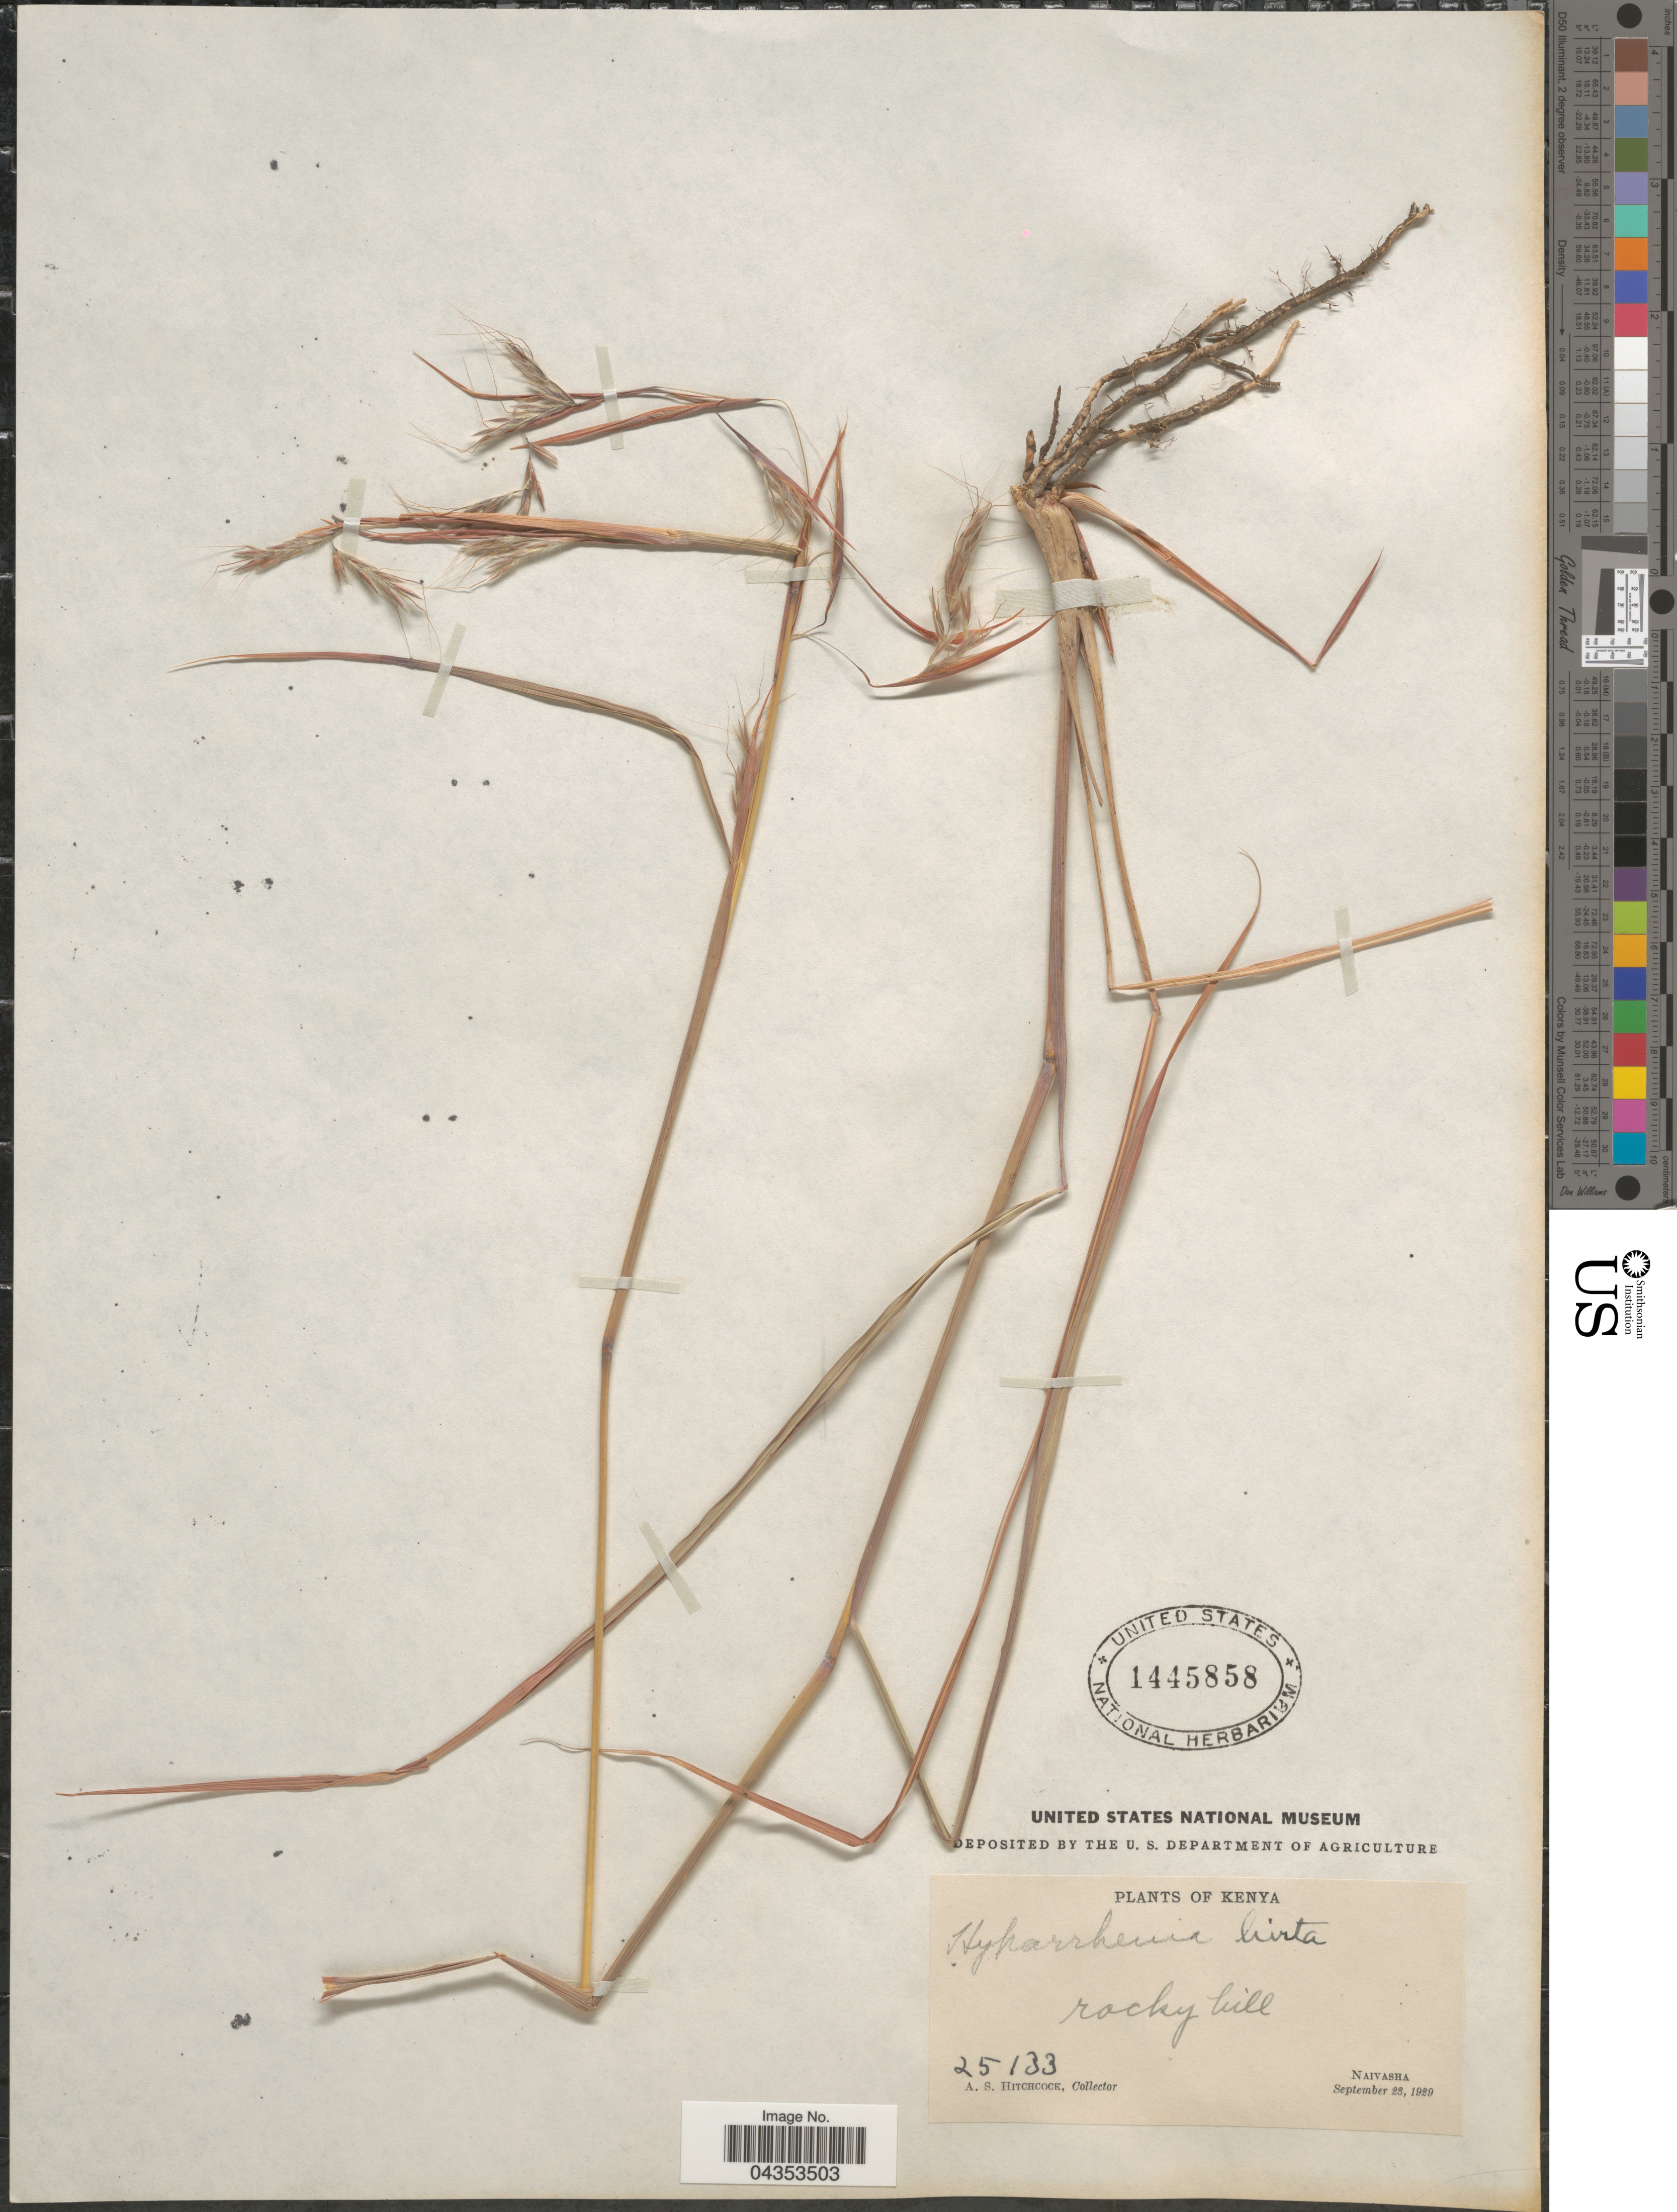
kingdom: Plantae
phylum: Tracheophyta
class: Liliopsida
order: Poales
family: Poaceae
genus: Hyparrhenia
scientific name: Hyparrhenia hirta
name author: (L.) Stapf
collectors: A. S. Hitchcock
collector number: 25133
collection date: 1929-09-23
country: Kenya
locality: Rocky hill. Naivasha.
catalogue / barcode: US 1445858